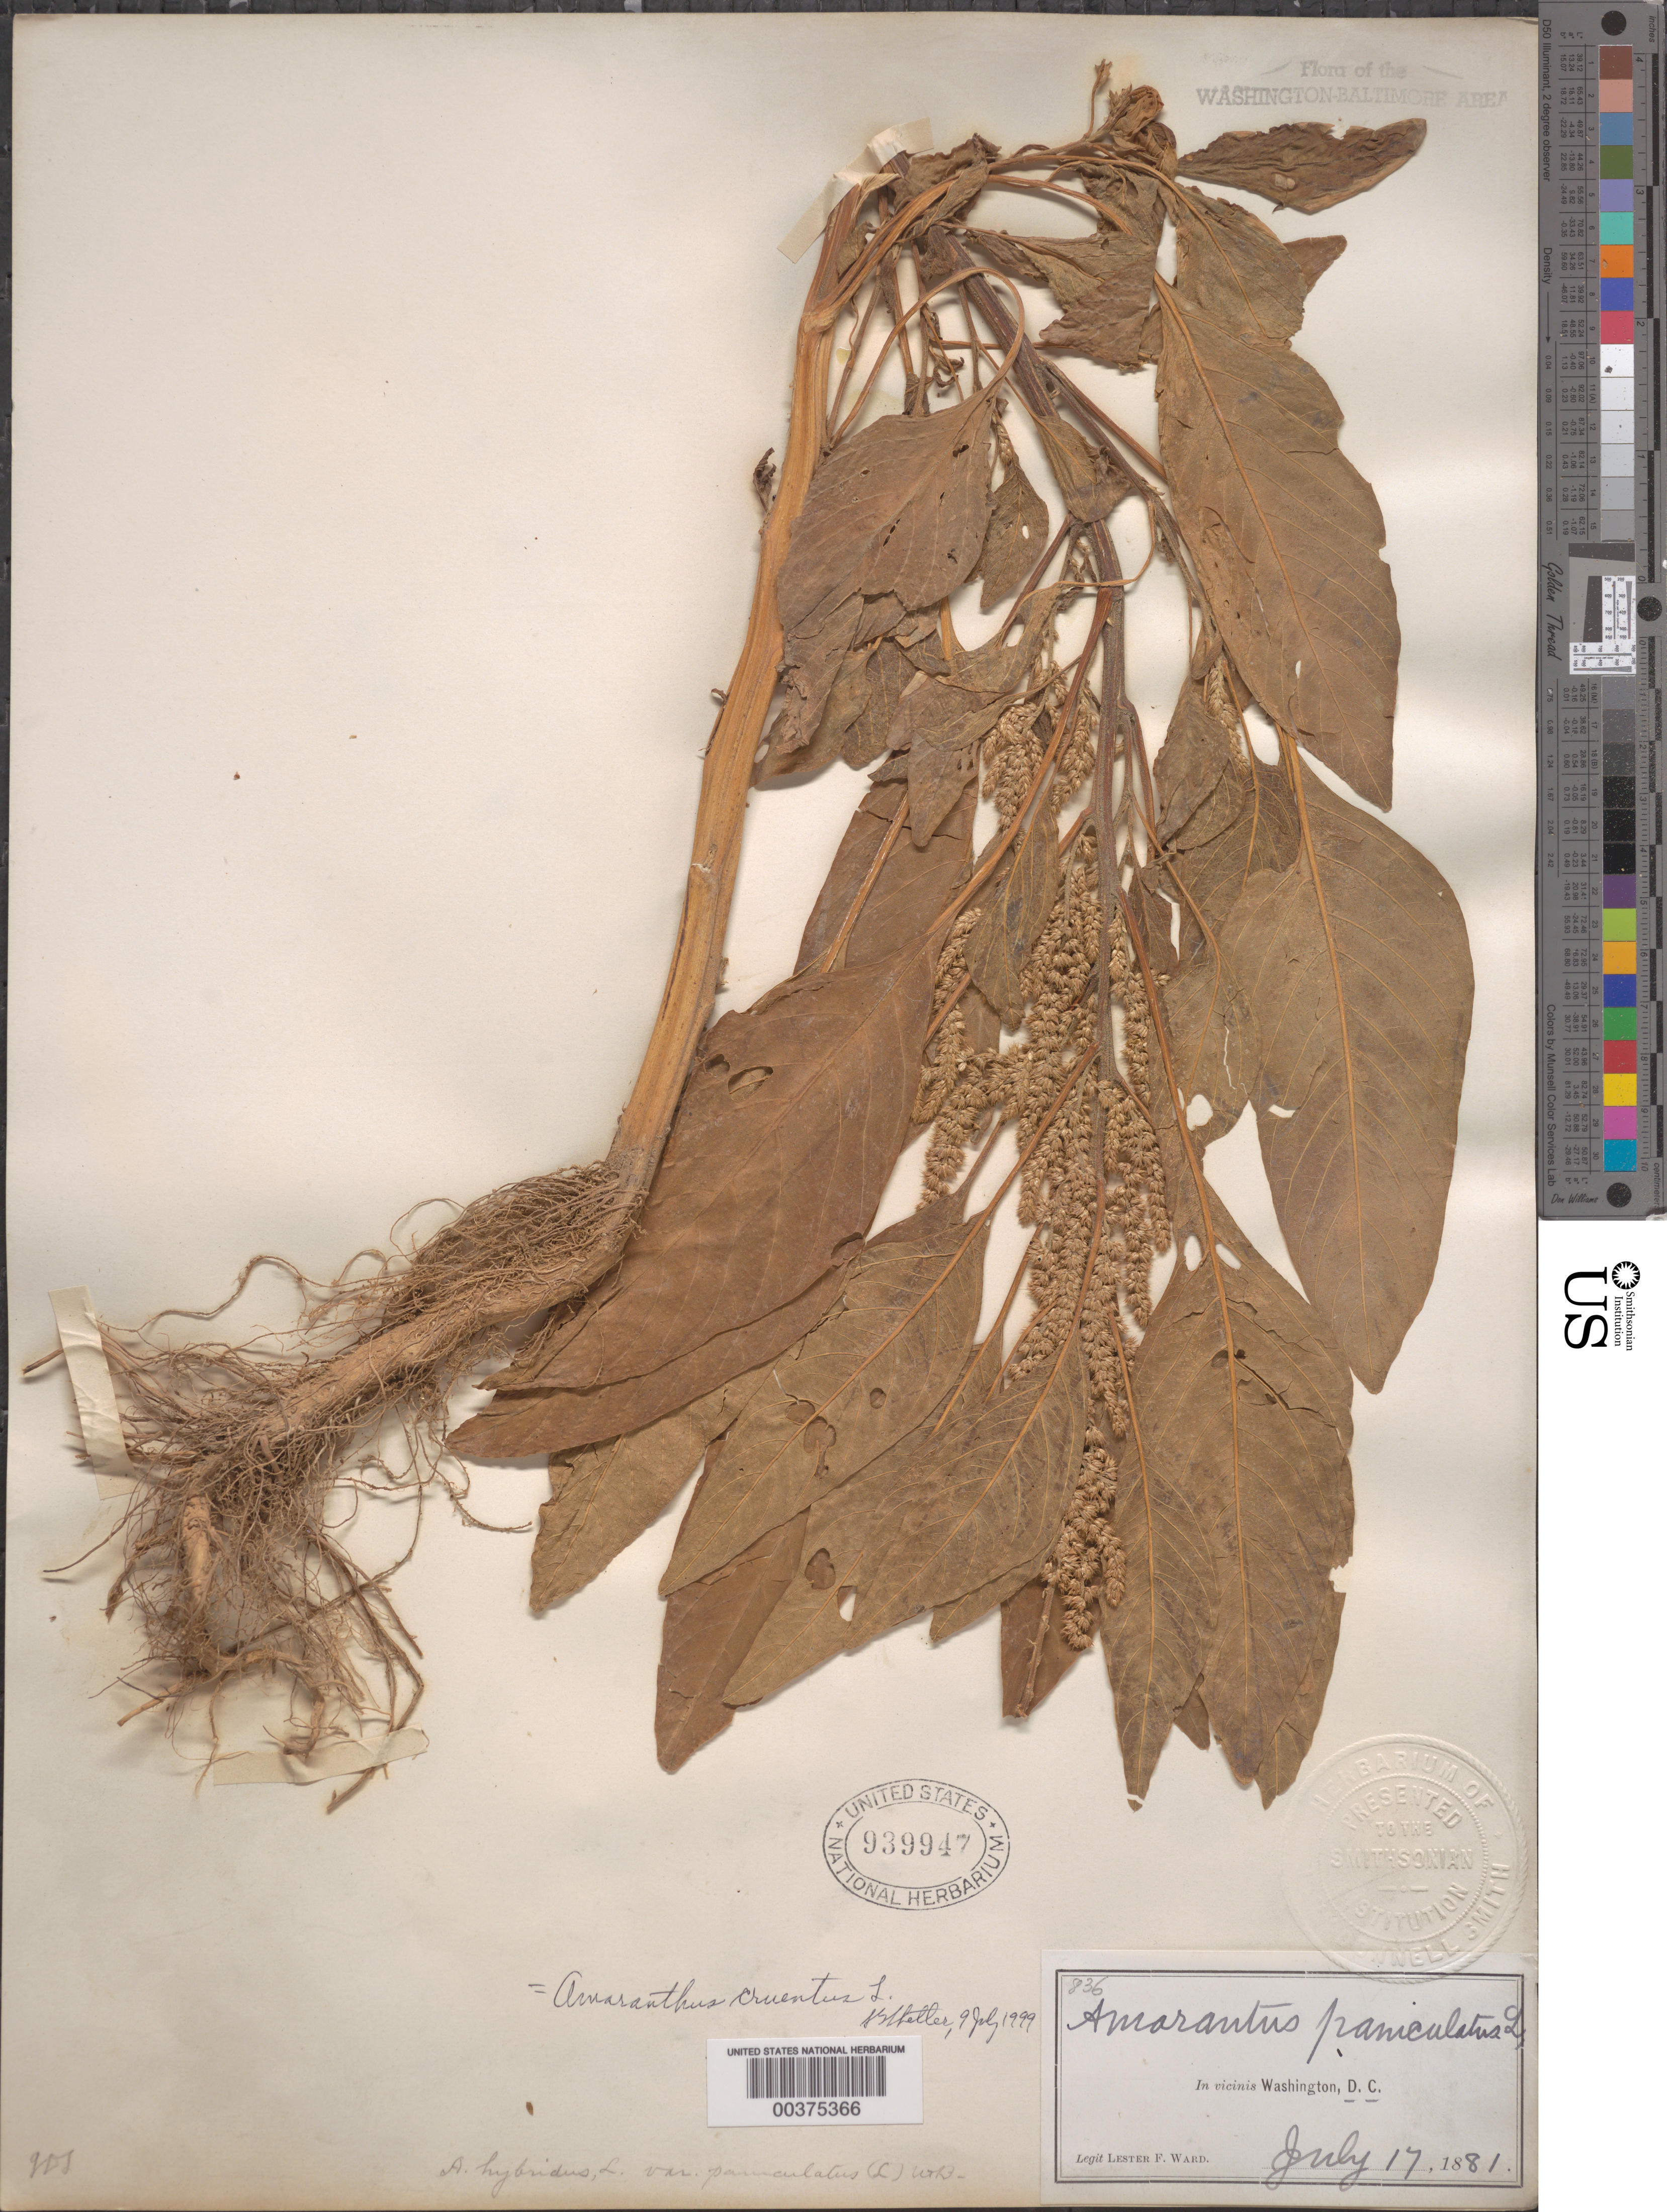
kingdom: Plantae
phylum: Tracheophyta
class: Magnoliopsida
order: Caryophyllales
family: Amaranthaceae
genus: Amaranthus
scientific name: Amaranthus cruentus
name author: L.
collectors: L. F. Ward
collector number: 836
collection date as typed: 17 Jul 1881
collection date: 1881-07-17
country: United States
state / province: District of Columbia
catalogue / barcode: US 939947